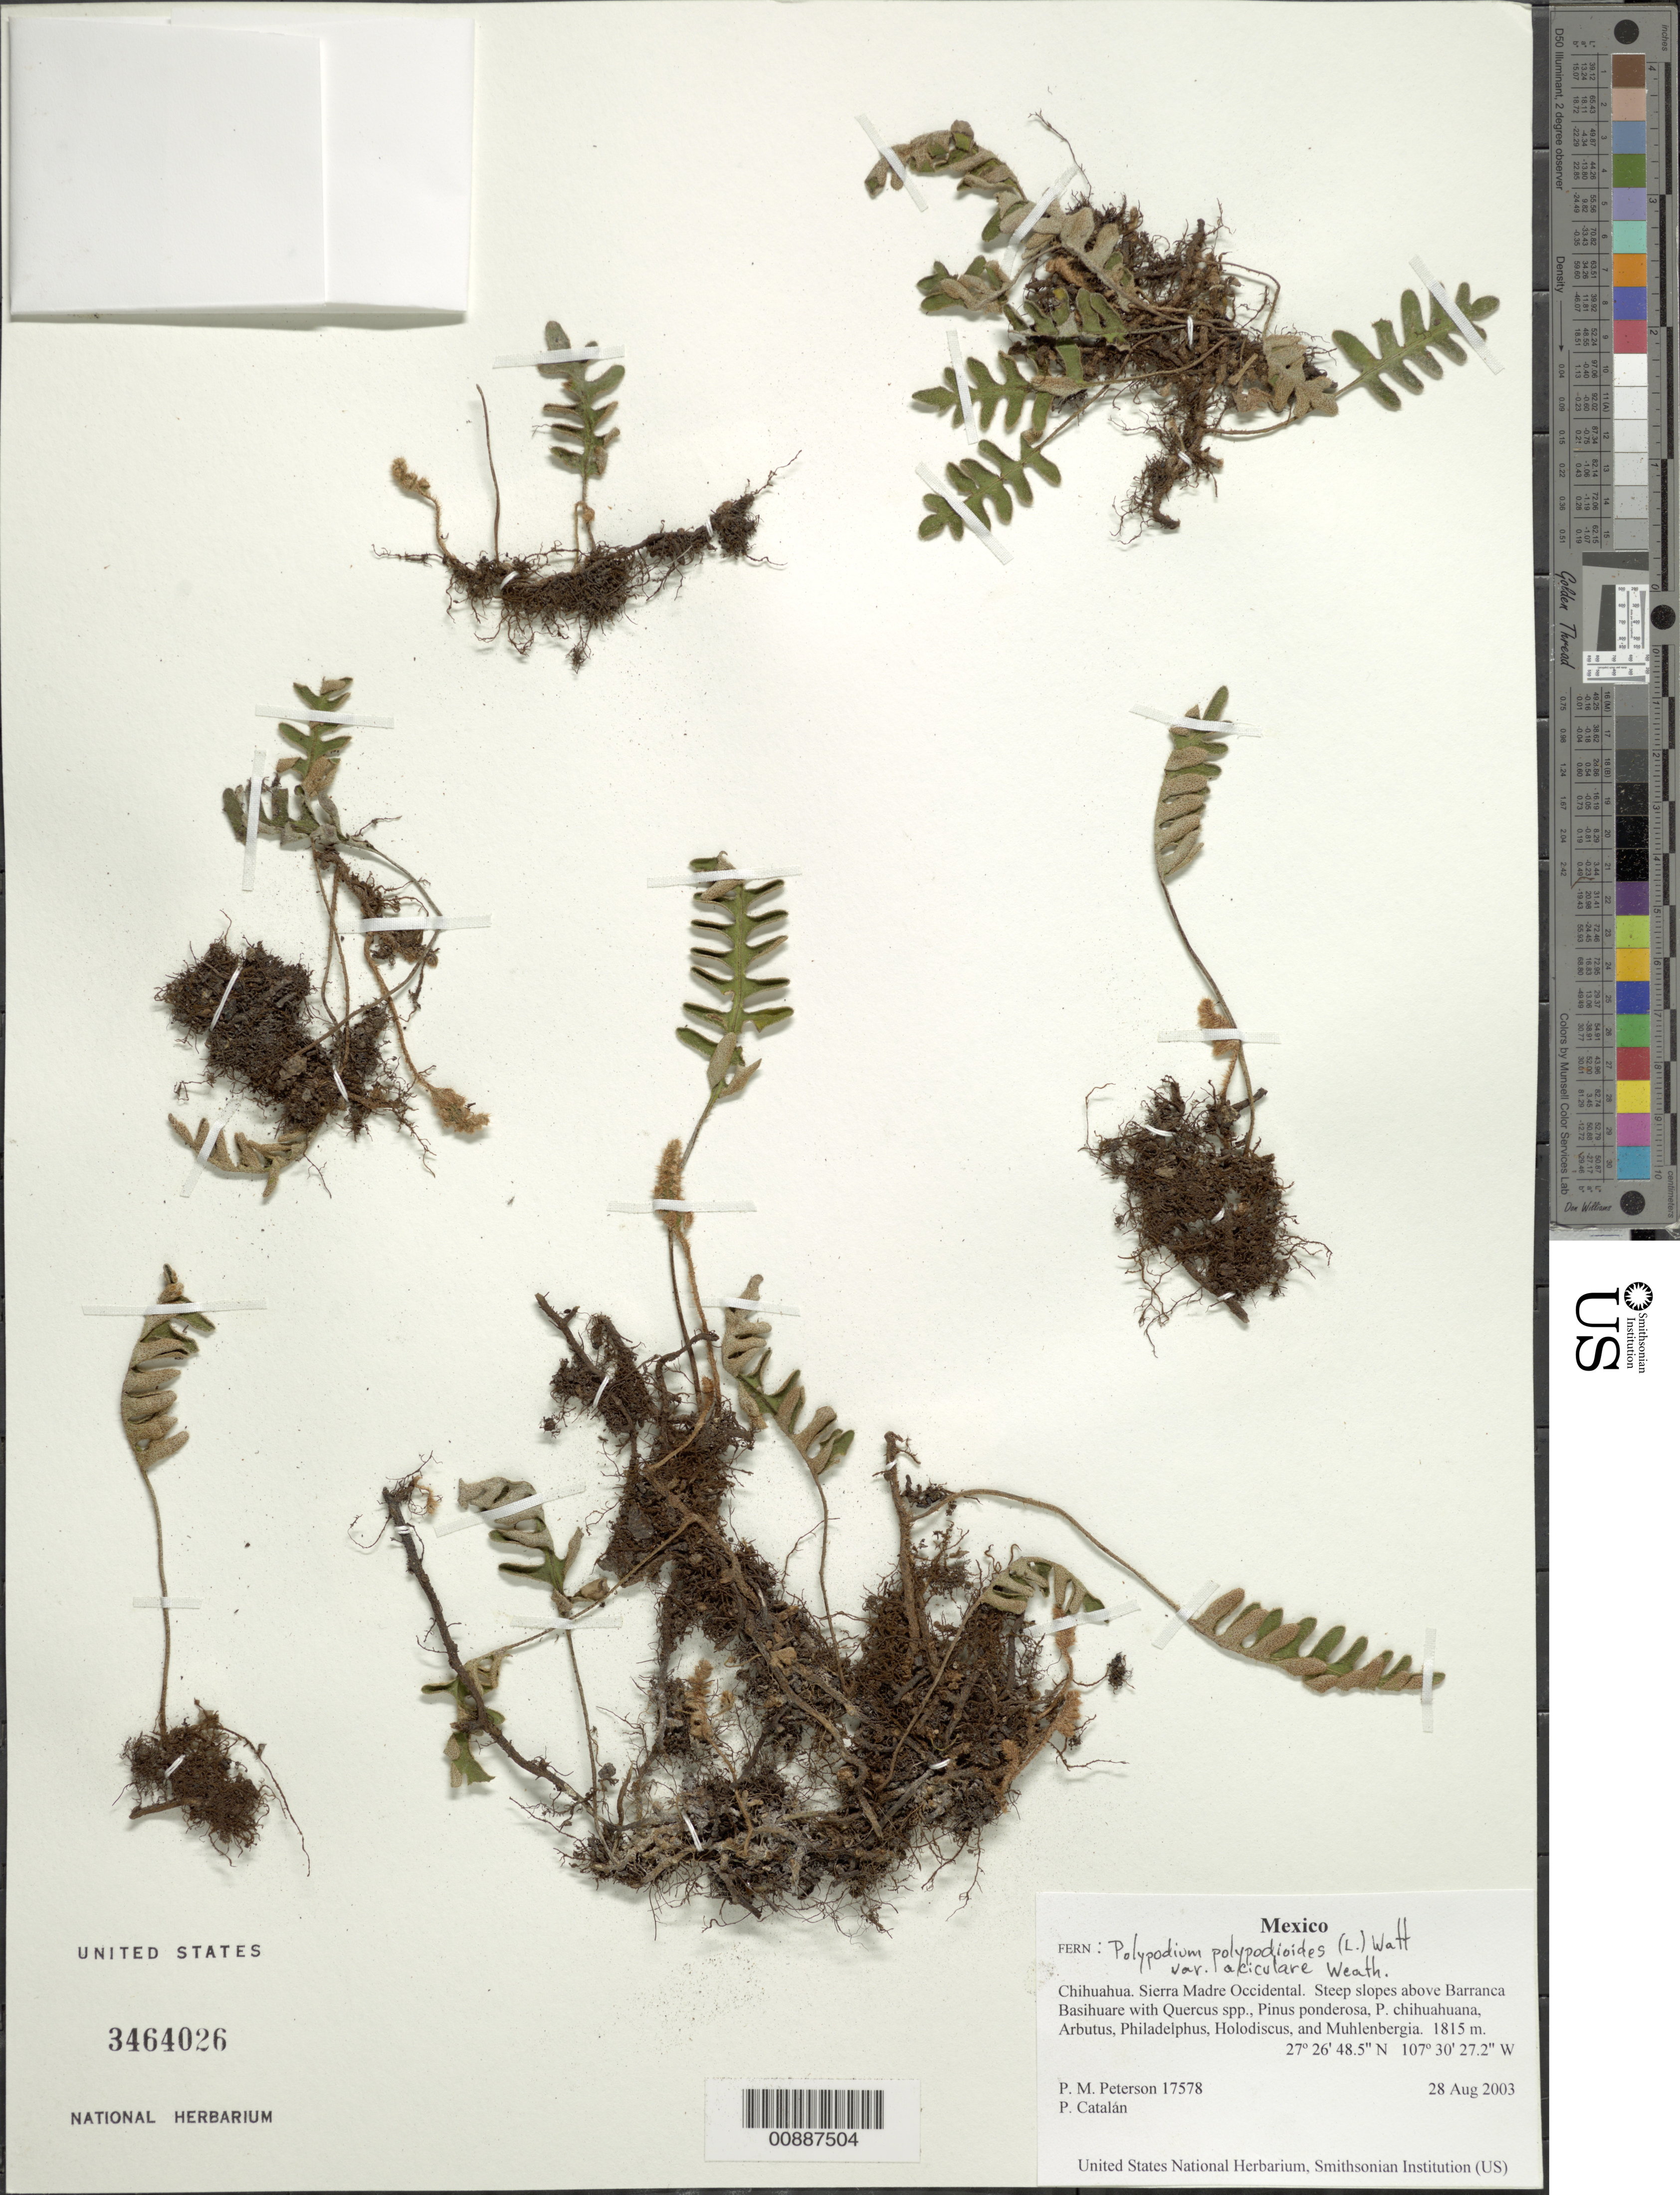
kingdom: Plantae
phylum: Tracheophyta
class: Polypodiopsida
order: Polypodiales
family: Polypodiaceae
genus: Pleopeltis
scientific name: Pleopeltis polypodioides var. acicularis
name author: (Weath.) E.G. Andrews & Windham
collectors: P. M. Peterson & P. Catalán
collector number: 17578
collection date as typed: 28 Aug 2003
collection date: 2003-08-28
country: Mexico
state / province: Chihuahua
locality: Chihuahua. Sierra Madre Occidental. Above Barranca Basihuare.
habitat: Steep slopes with Quercus spp., Pinus ponderosa, P. chihuahuana, Arbutus, Philadelphus, Holodiscus, and Muhlenbergia.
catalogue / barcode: US 3464026